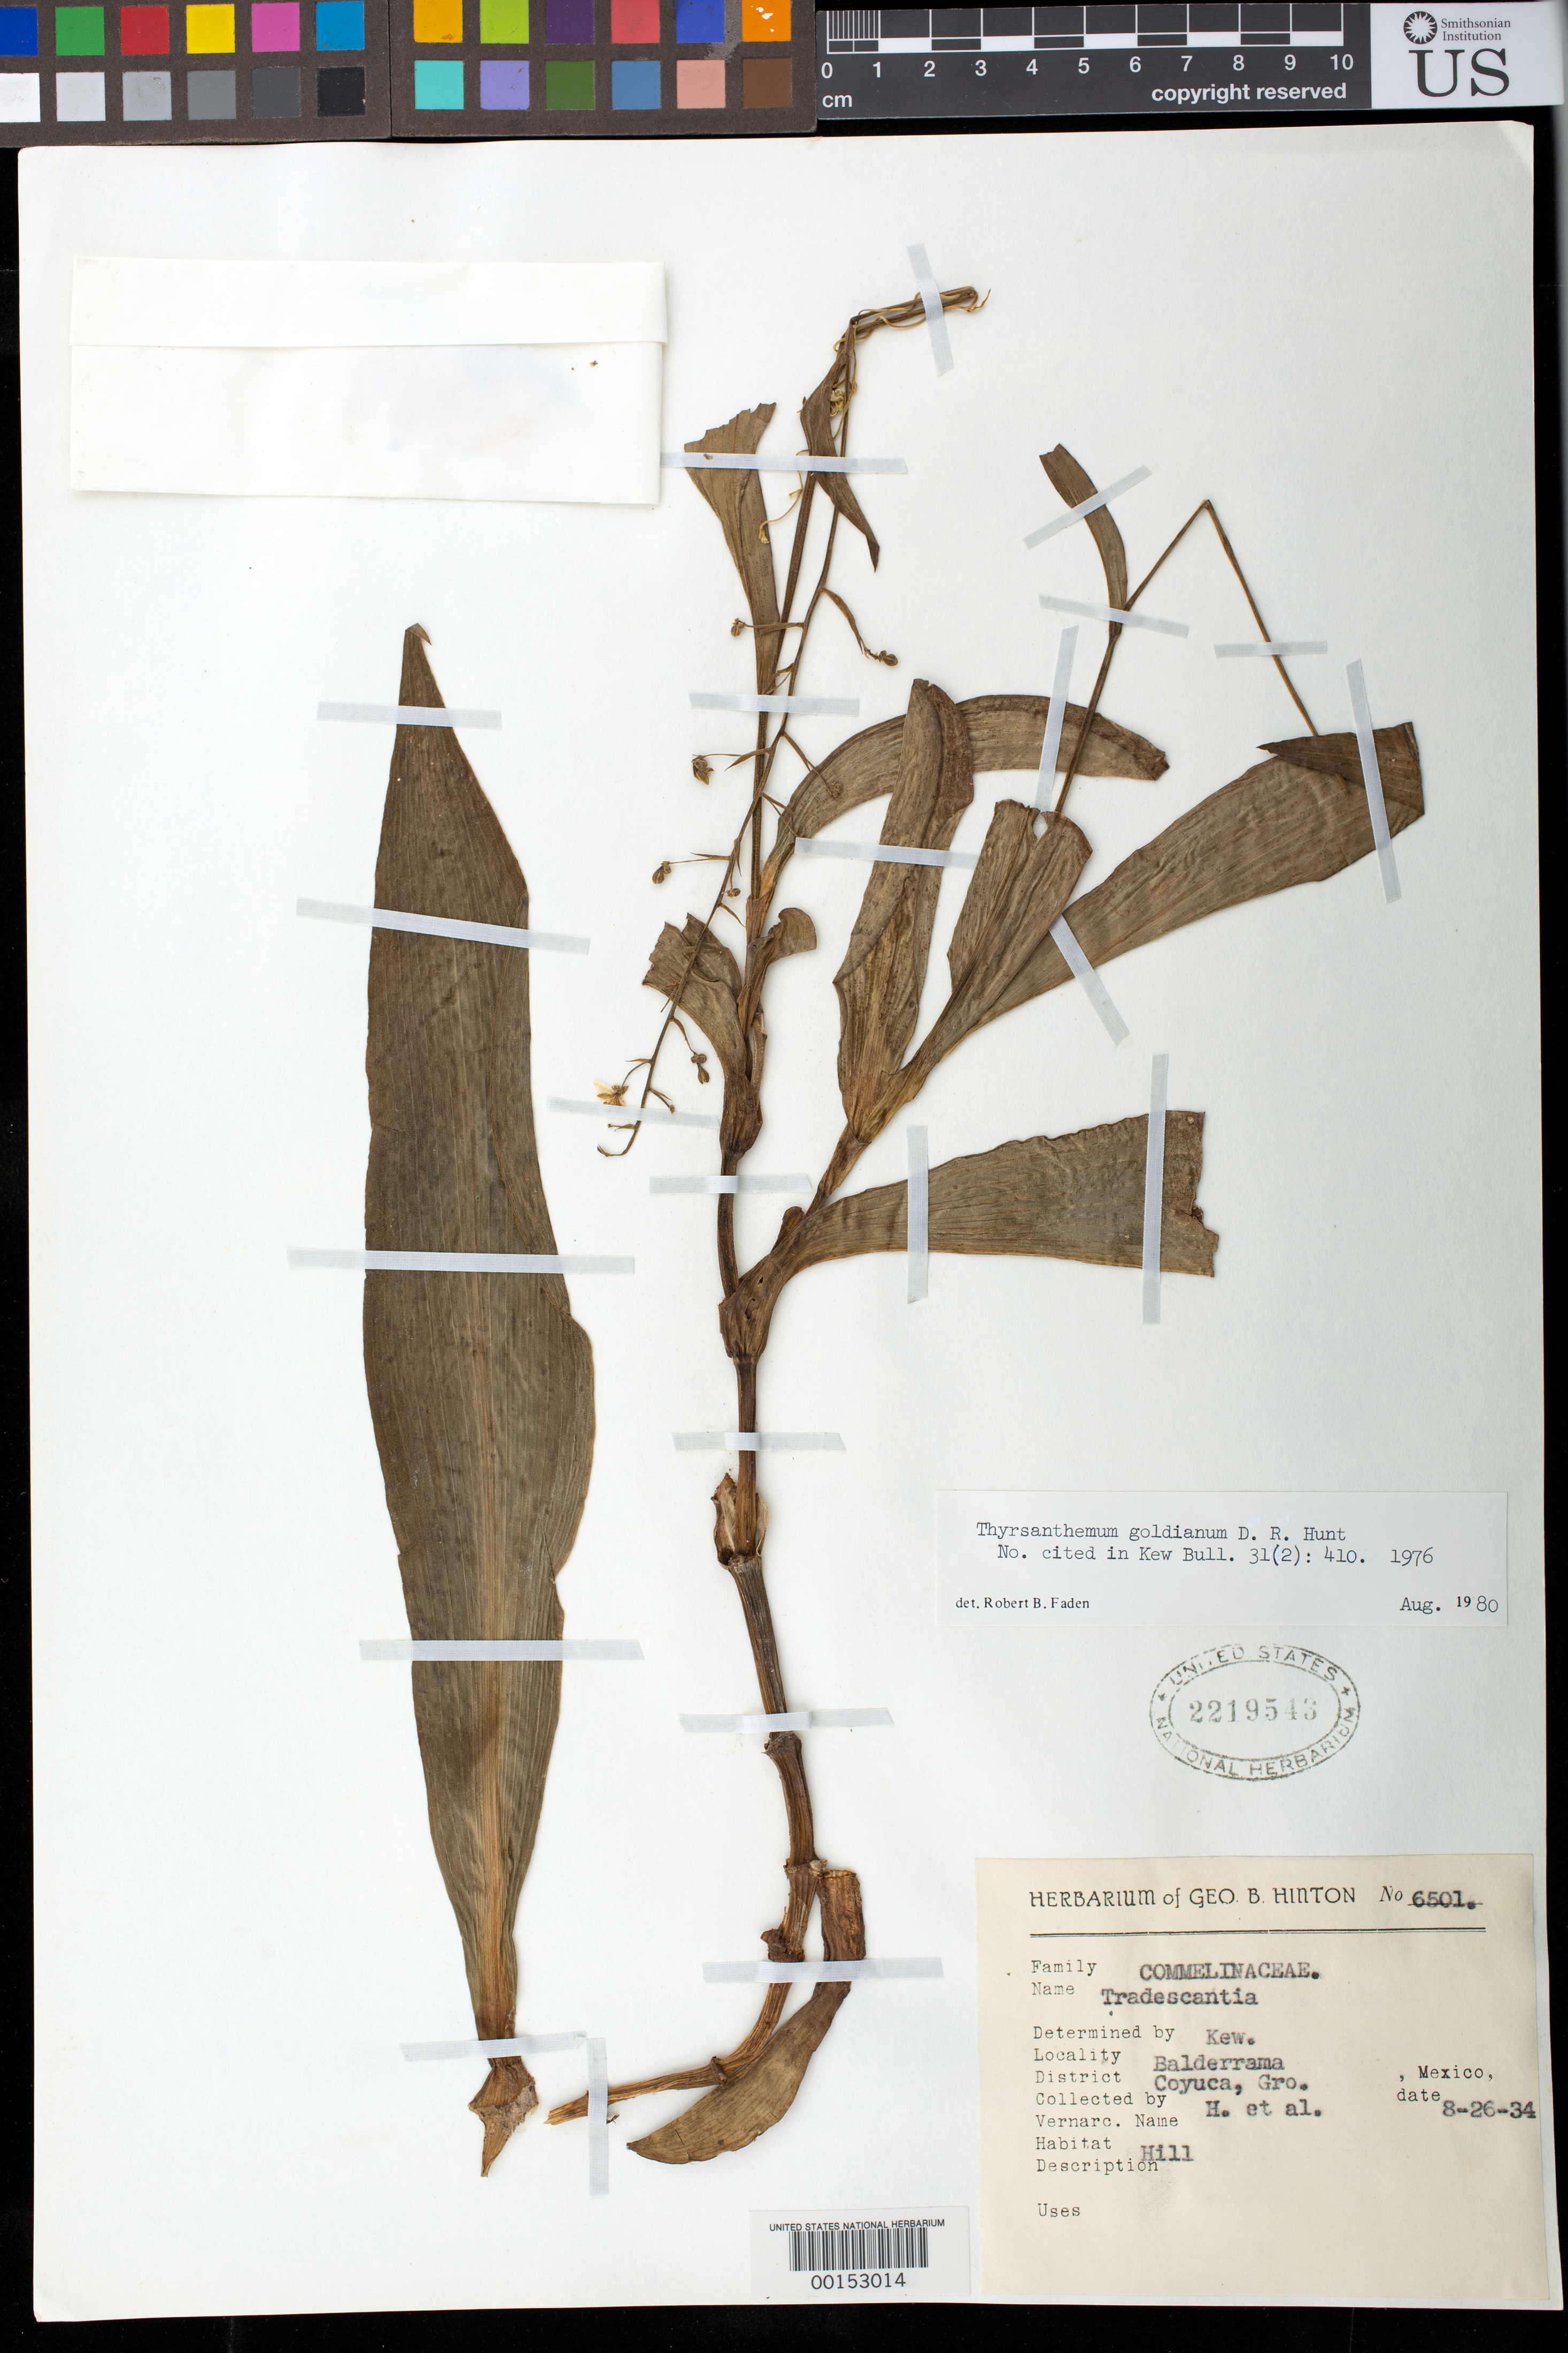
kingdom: Plantae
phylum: Tracheophyta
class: Liliopsida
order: Commelinales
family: Commelinaceae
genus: Thyrsanthemum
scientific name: Thyrsanthemum goldianum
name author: D.R. Hunt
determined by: Faden, Robert B., (US), Smithsonian Institution - National Museum of Natural History (UNITED STATES)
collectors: G. B. Hinton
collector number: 6501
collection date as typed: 26 Aug 1934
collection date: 1934-08-26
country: Mexico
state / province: Guerrero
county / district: Coyuca De Benítez / Coyuca De Catalán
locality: Coyuca mun. (?), Balderrama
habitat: Hillside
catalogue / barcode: US 2219543